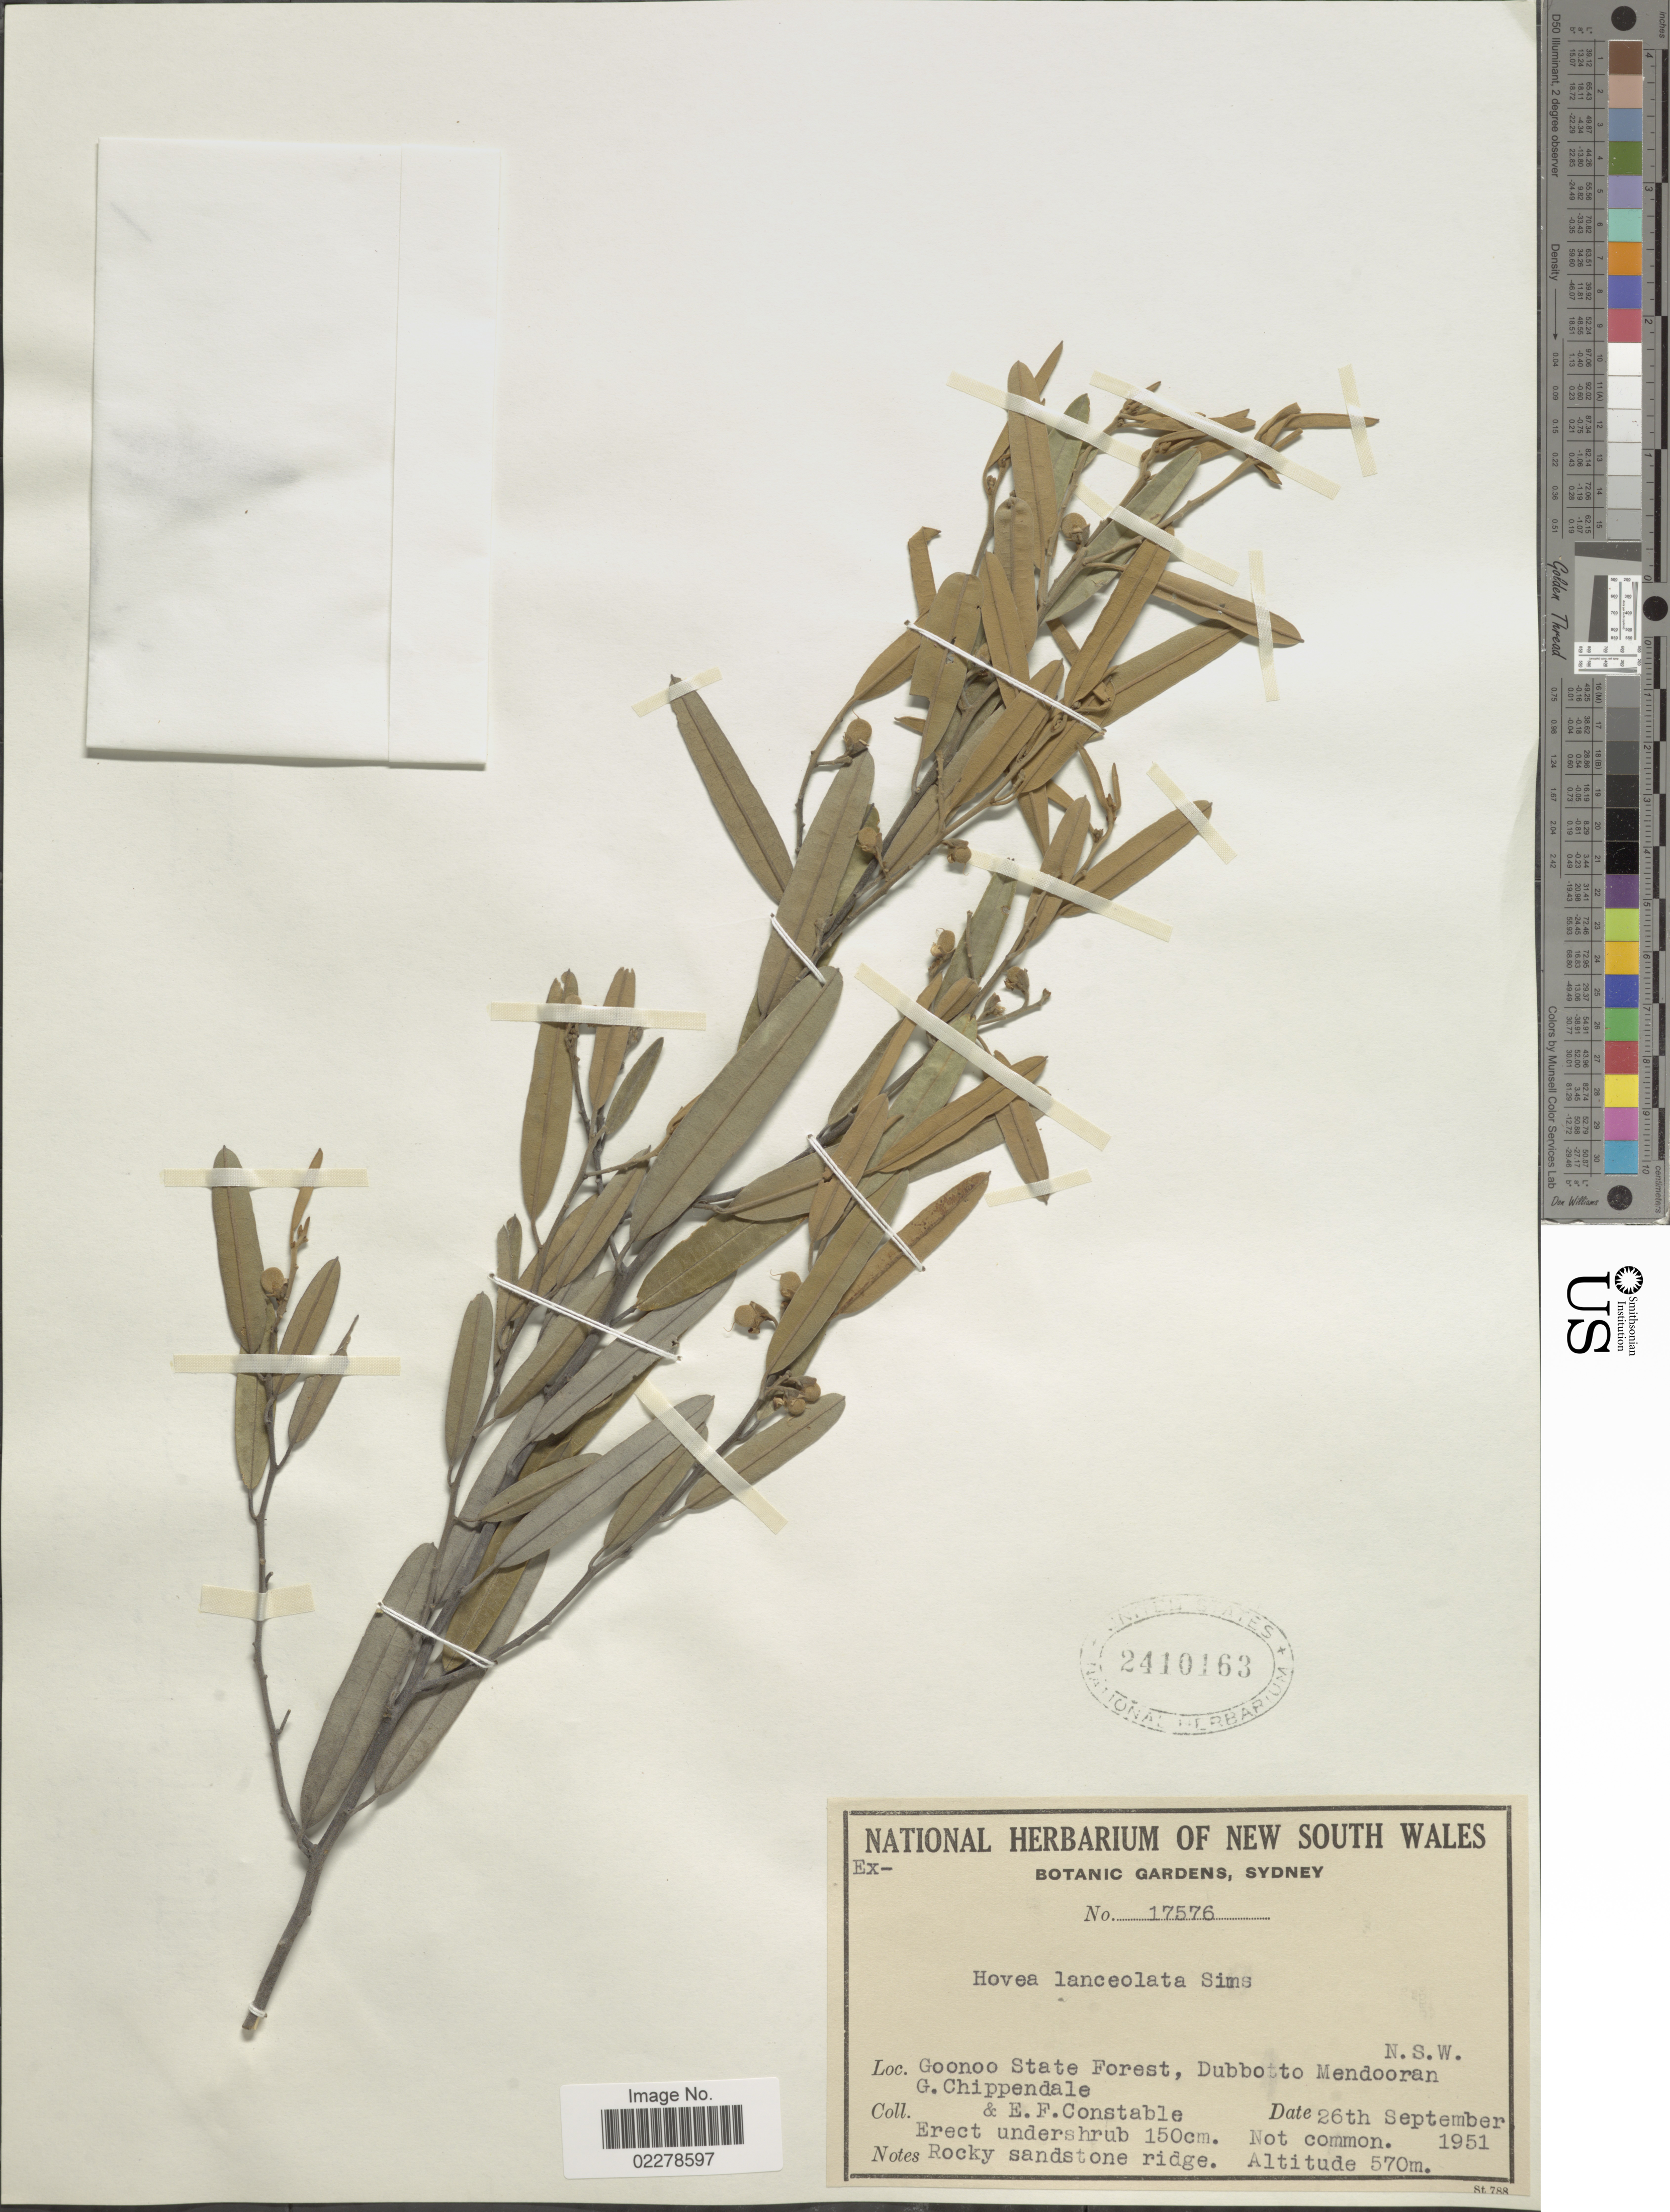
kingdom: Plantae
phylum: Tracheophyta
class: Magnoliopsida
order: Fabales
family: Fabaceae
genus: Hovea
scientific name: Hovea lanceolata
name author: Sims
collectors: G. Chippendale & E. F. Constable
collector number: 17576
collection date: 1951-09-26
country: Australia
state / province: New South Wales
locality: Goonoo State Forest, Dubbo to Mendooran. N.S.W.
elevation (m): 570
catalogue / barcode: US 2410163